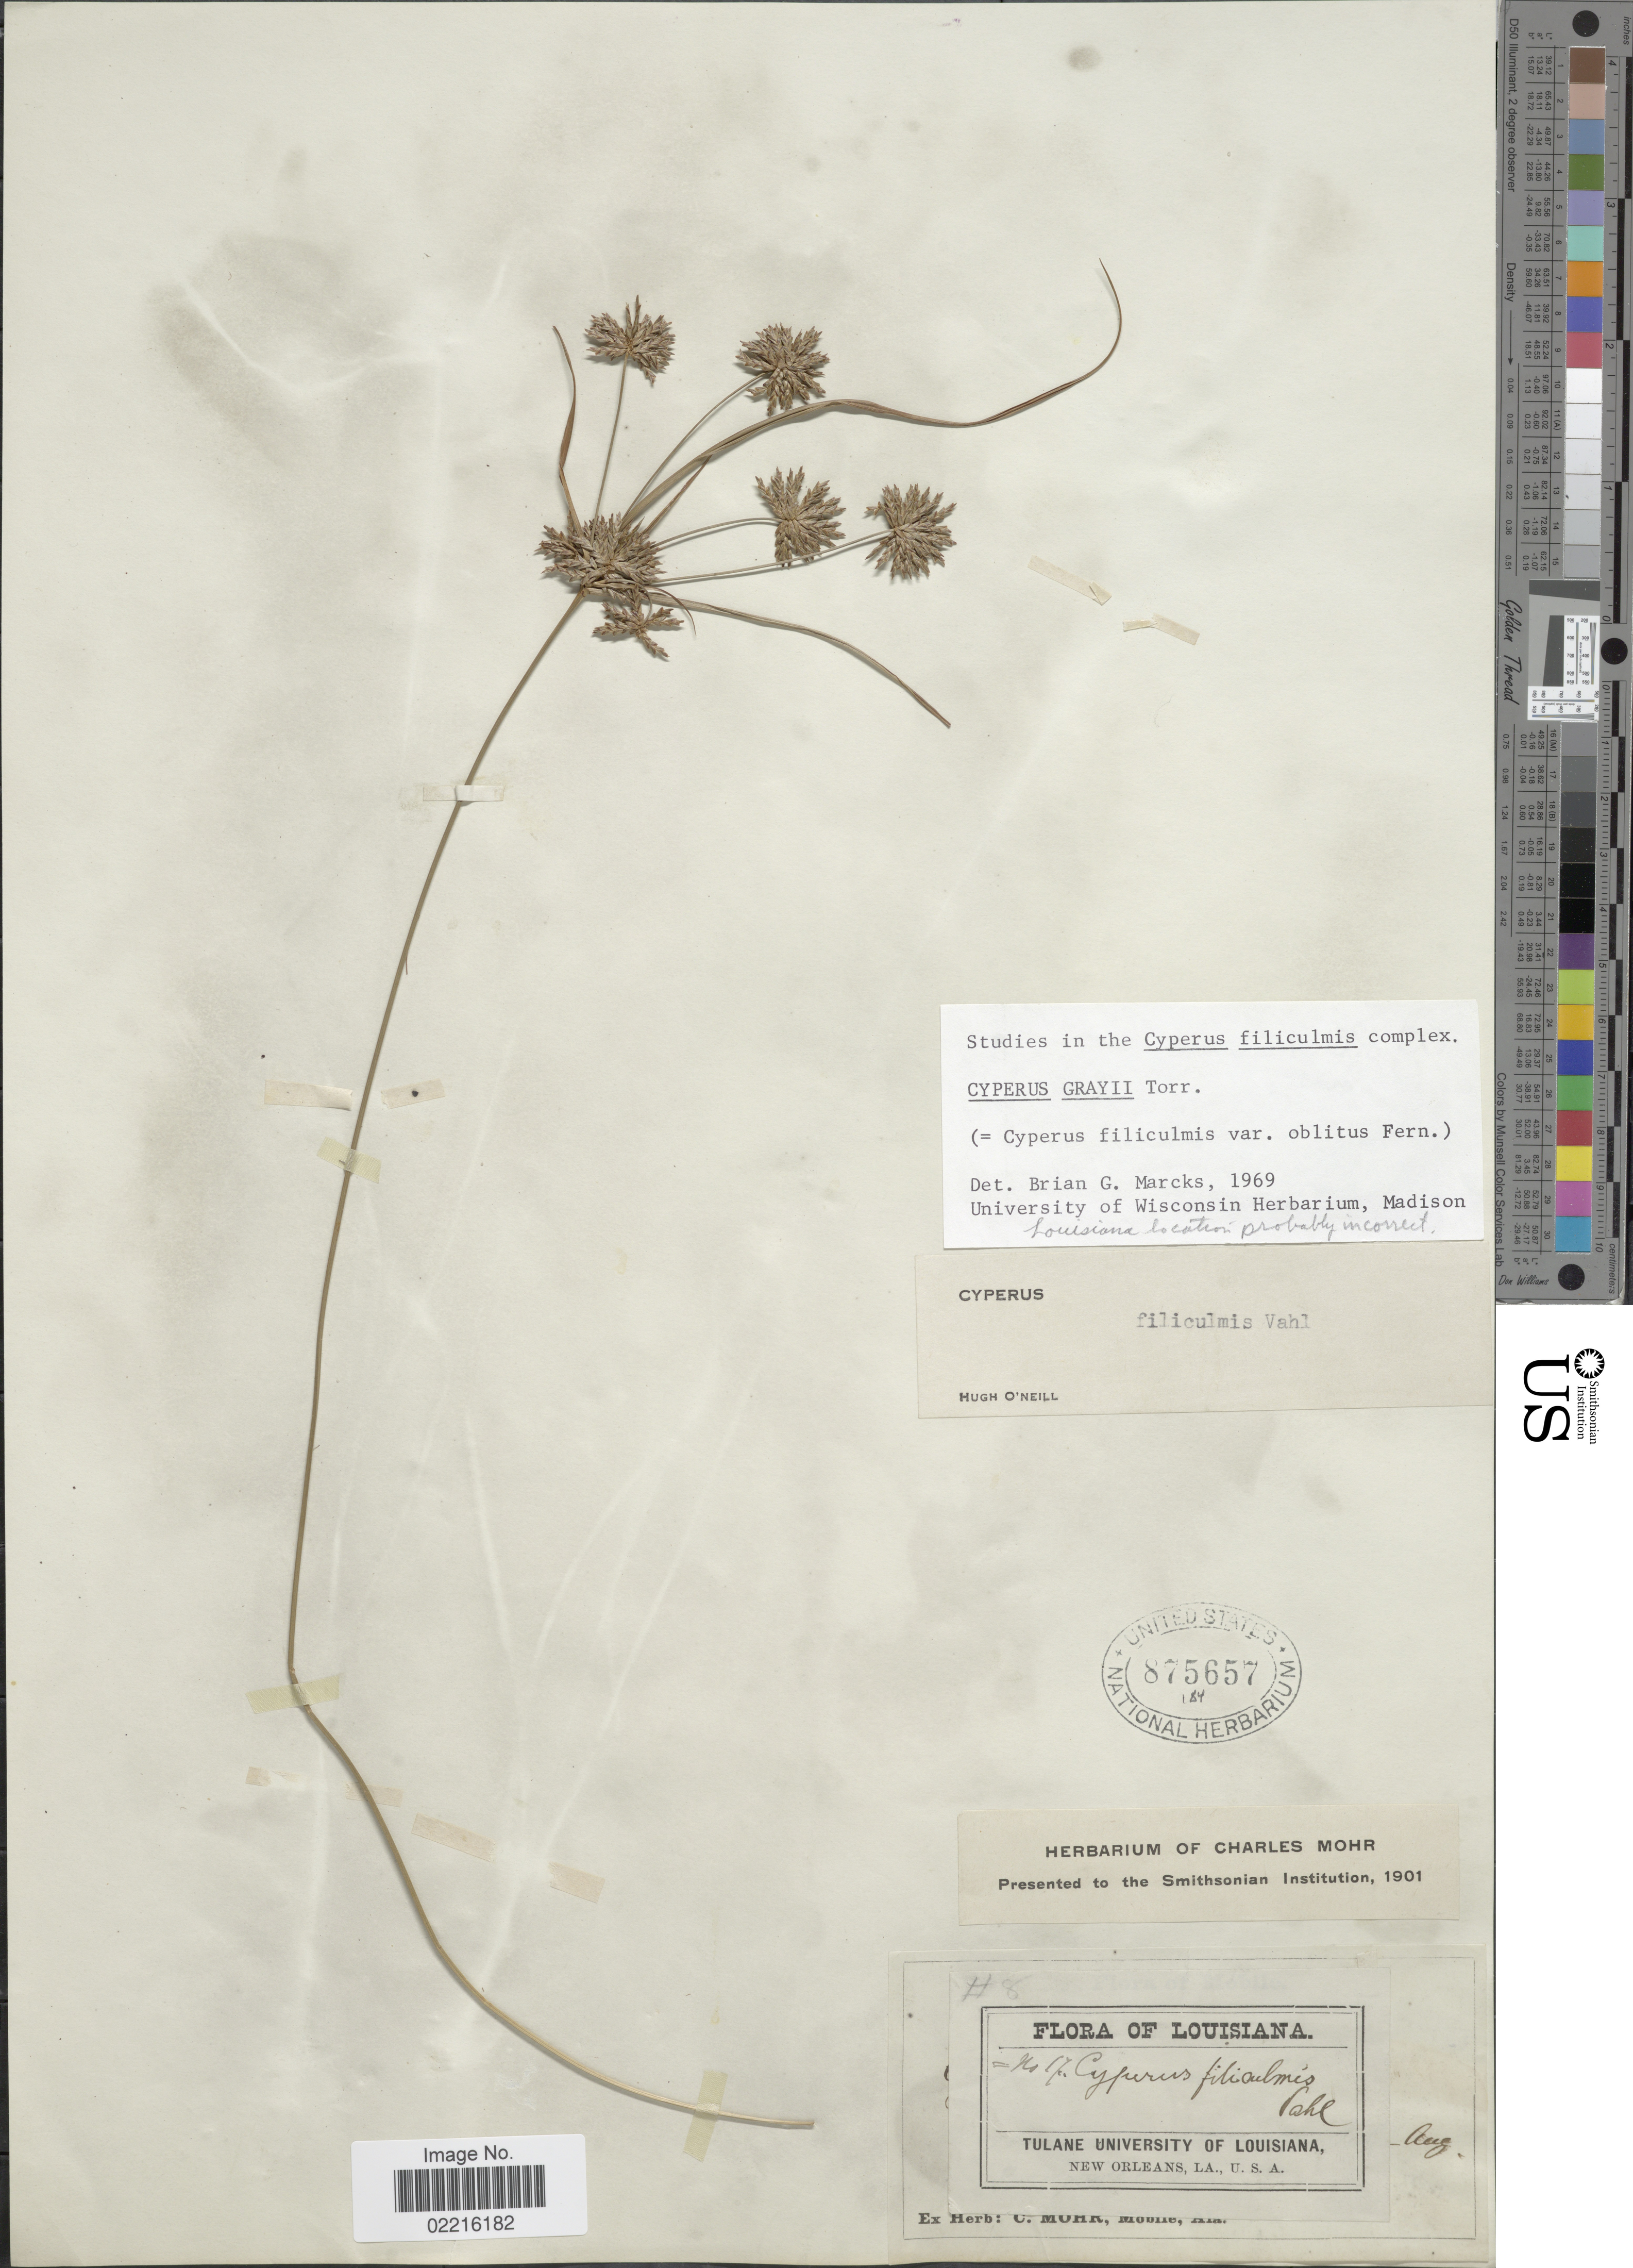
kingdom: Plantae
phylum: Tracheophyta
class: Liliopsida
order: Poales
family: Cyperaceae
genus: Cyperus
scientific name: Cyperus grayi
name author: Torr.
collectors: ex herb. C. Mohr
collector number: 8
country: United States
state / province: Louisiana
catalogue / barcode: US 875657